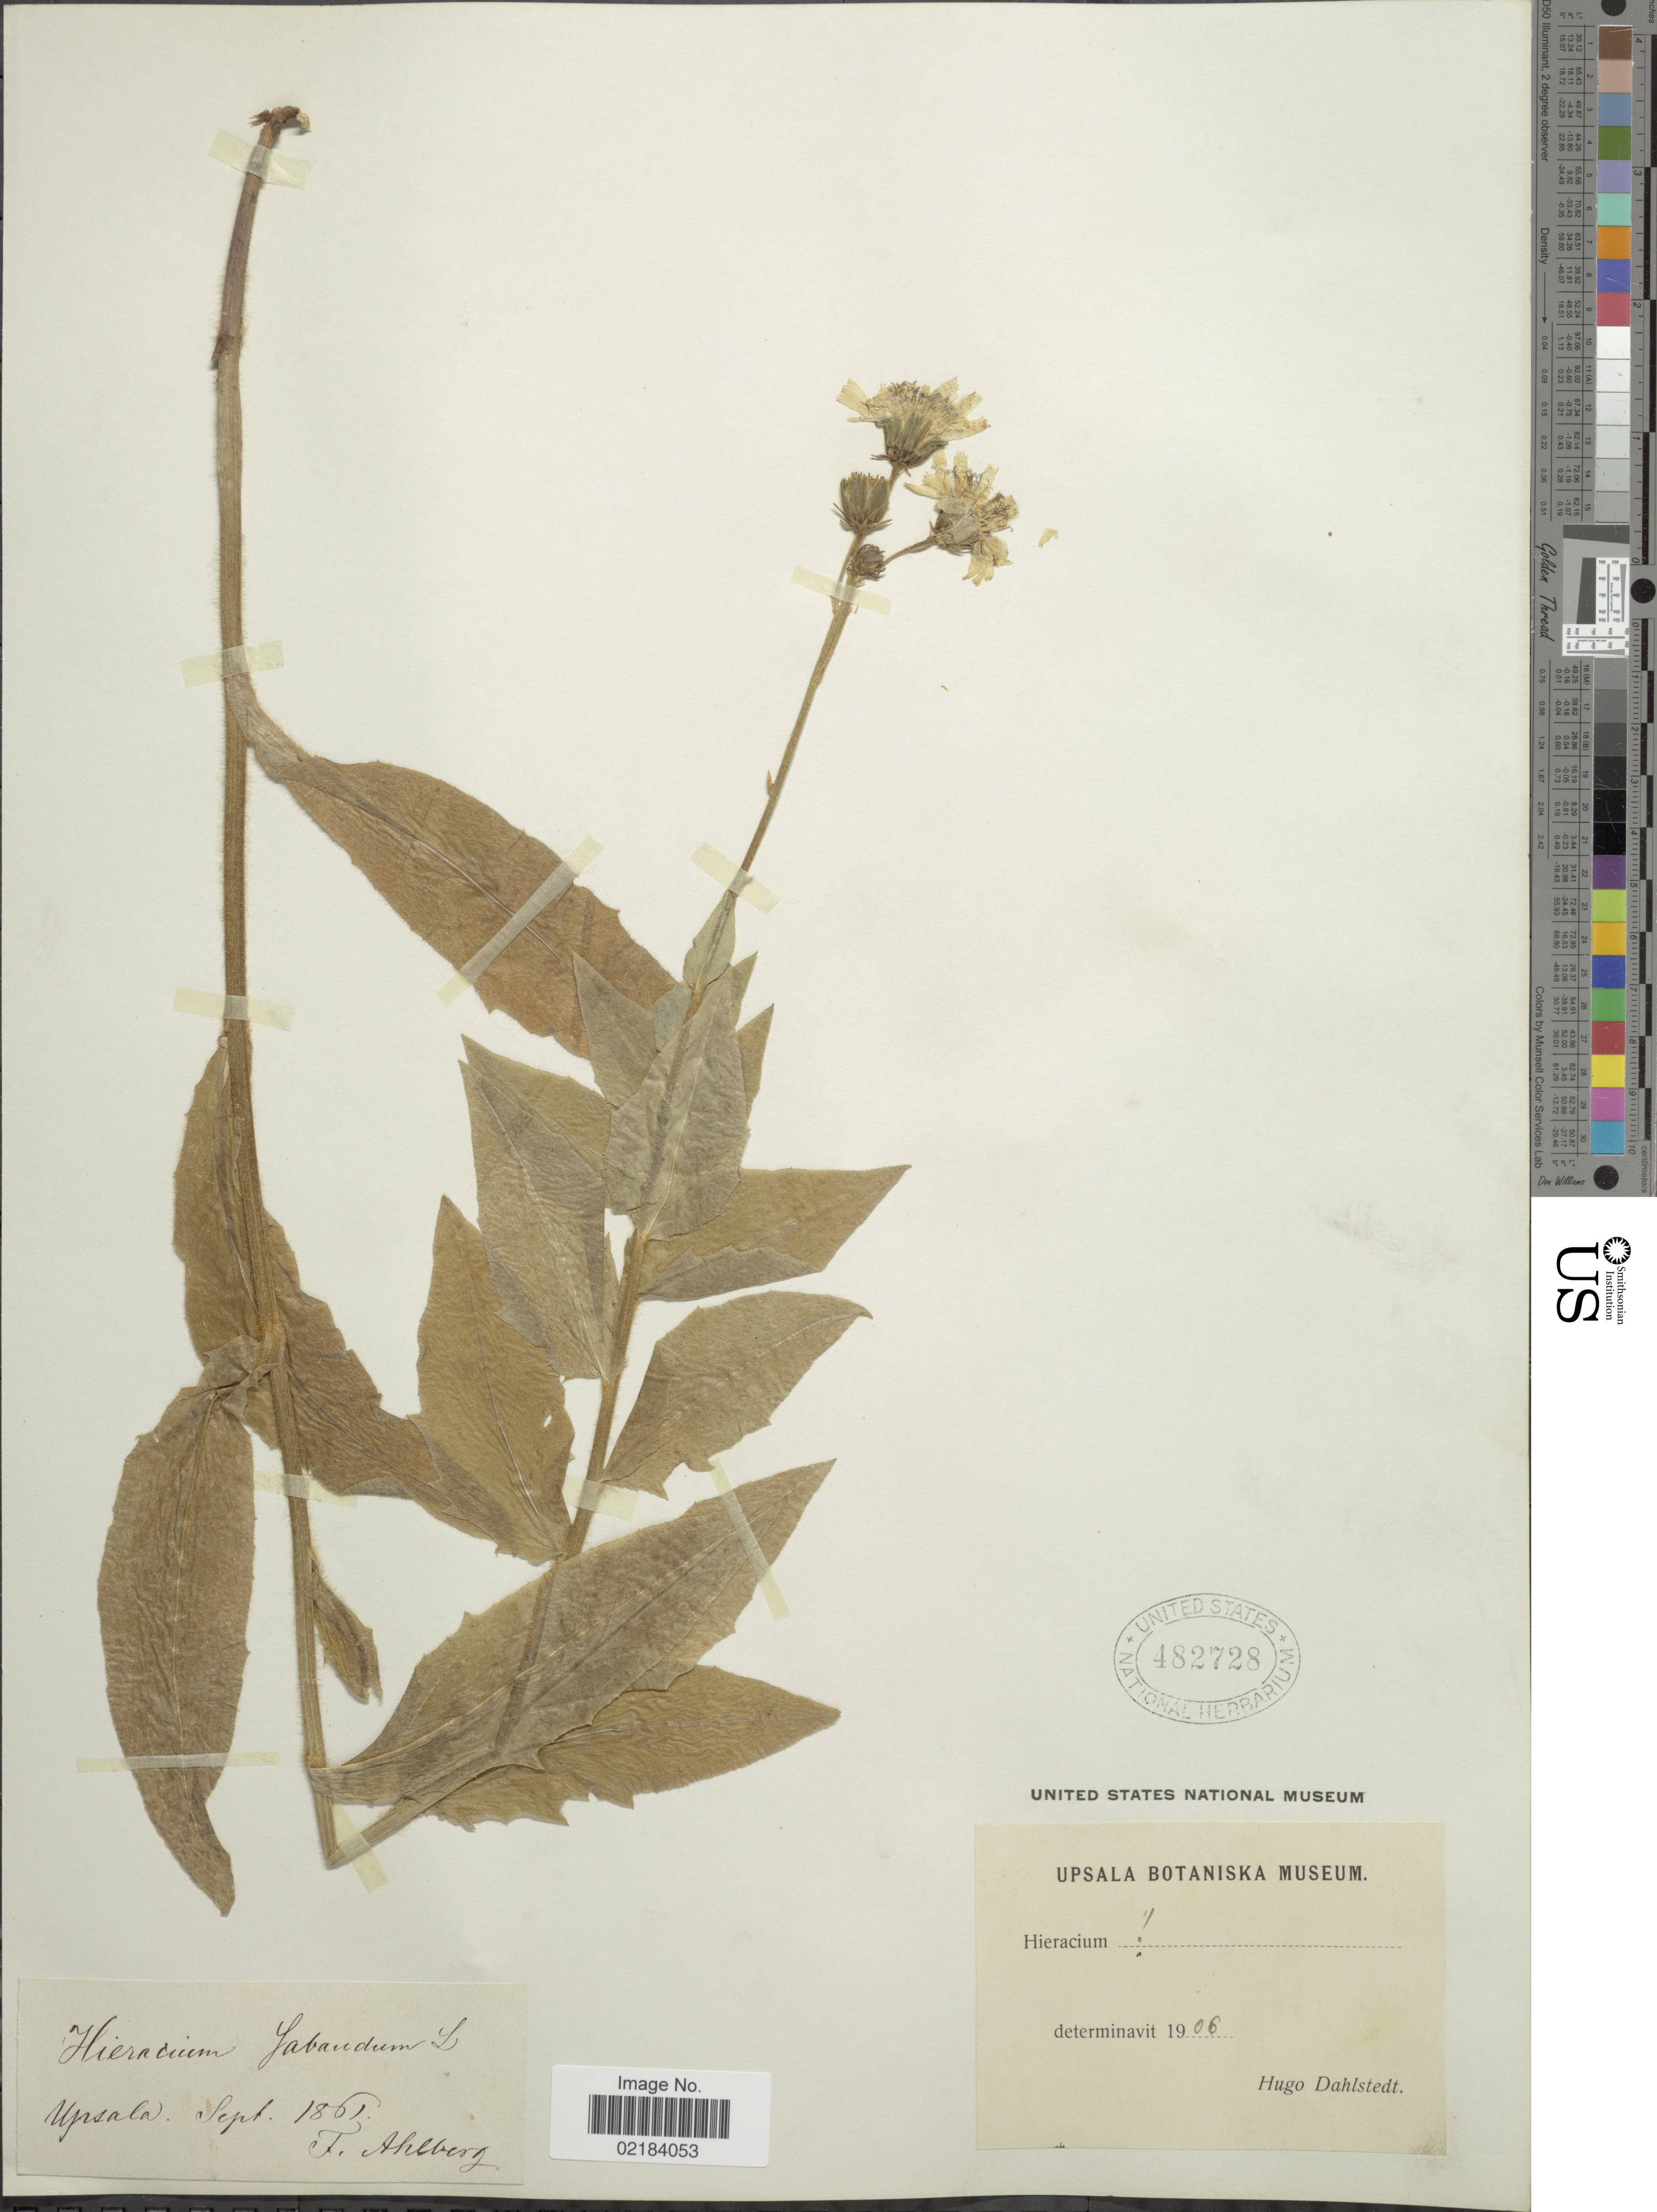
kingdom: Plantae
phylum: Tracheophyta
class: Magnoliopsida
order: Asterales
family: Asteraceae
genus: Hieracium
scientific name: Hieracium sabaudum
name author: L.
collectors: F. Ahlberg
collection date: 1861-08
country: Sweden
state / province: Uppsala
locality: Upsala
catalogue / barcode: US 482728